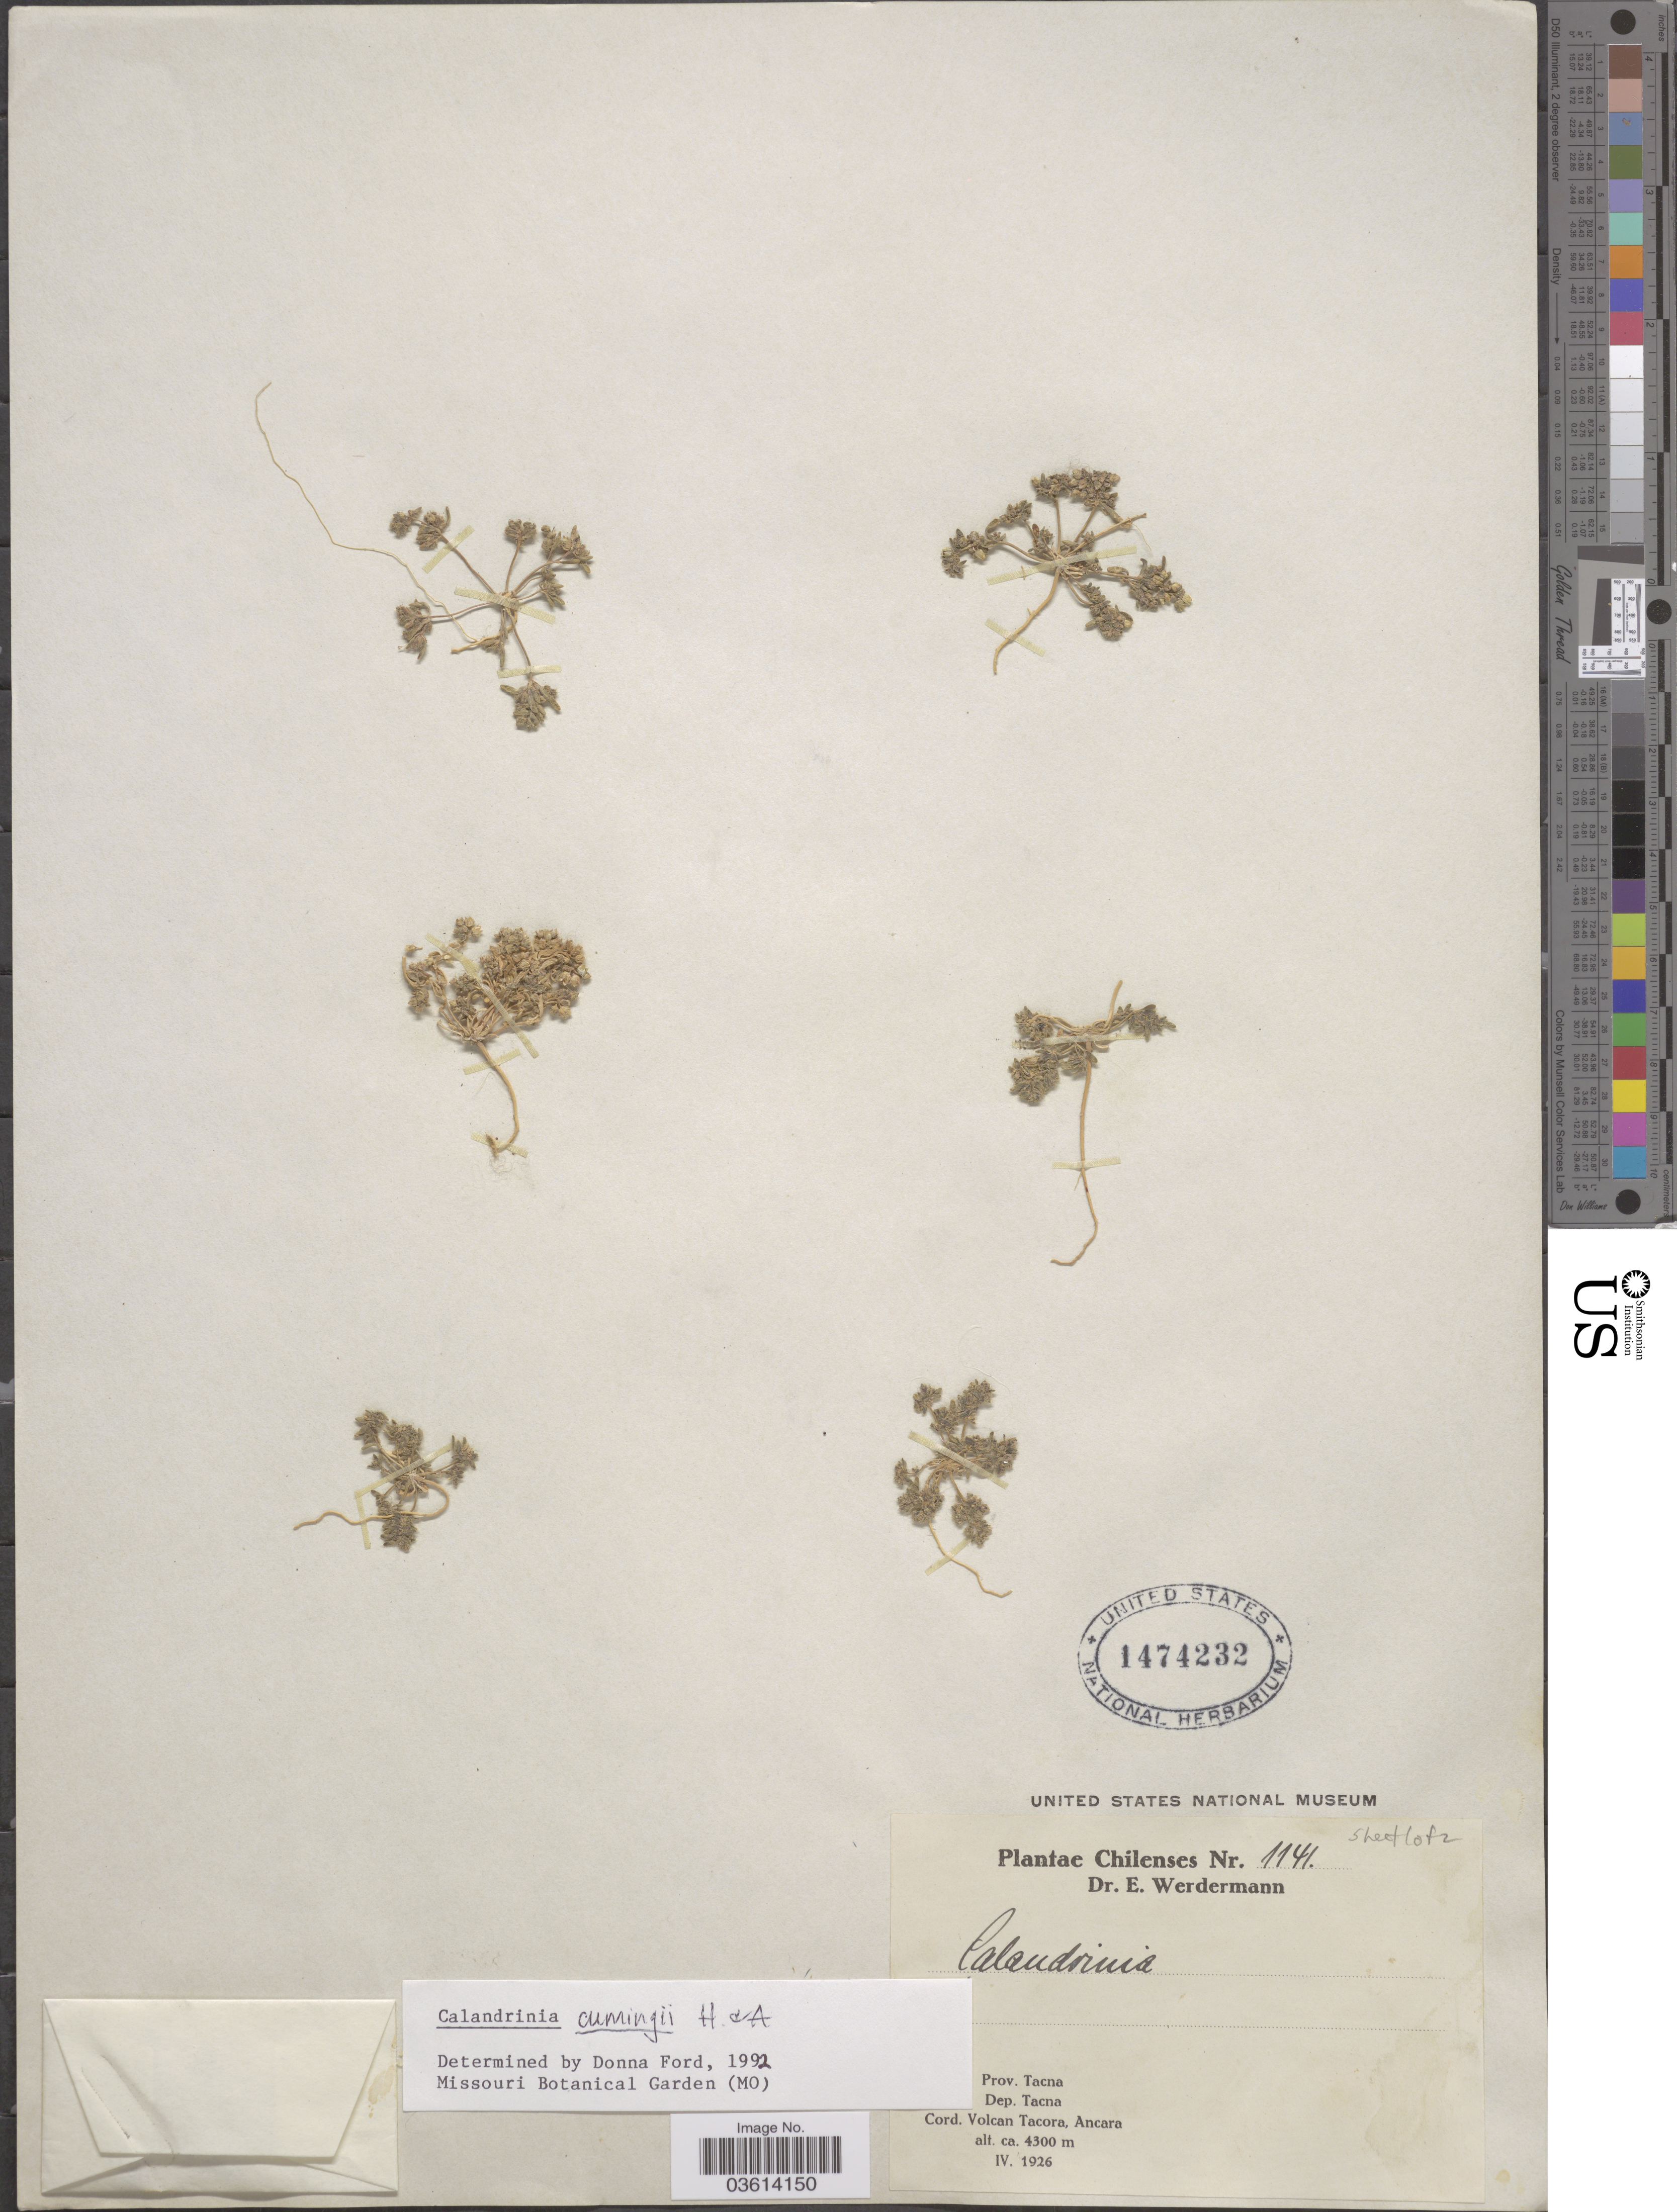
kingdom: Plantae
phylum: Tracheophyta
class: Magnoliopsida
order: Caryophyllales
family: Montiaceae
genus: Montiopsis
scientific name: Montiopsis cumingii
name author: (Hook. & Arn.) D.I. Ford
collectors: E. Werdermann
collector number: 1141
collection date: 1926-04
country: Chile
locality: Prov. Tacna. Dep. Tacna. Cord. Volcan Tacora, Ancara.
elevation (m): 4300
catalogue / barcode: US 1474232